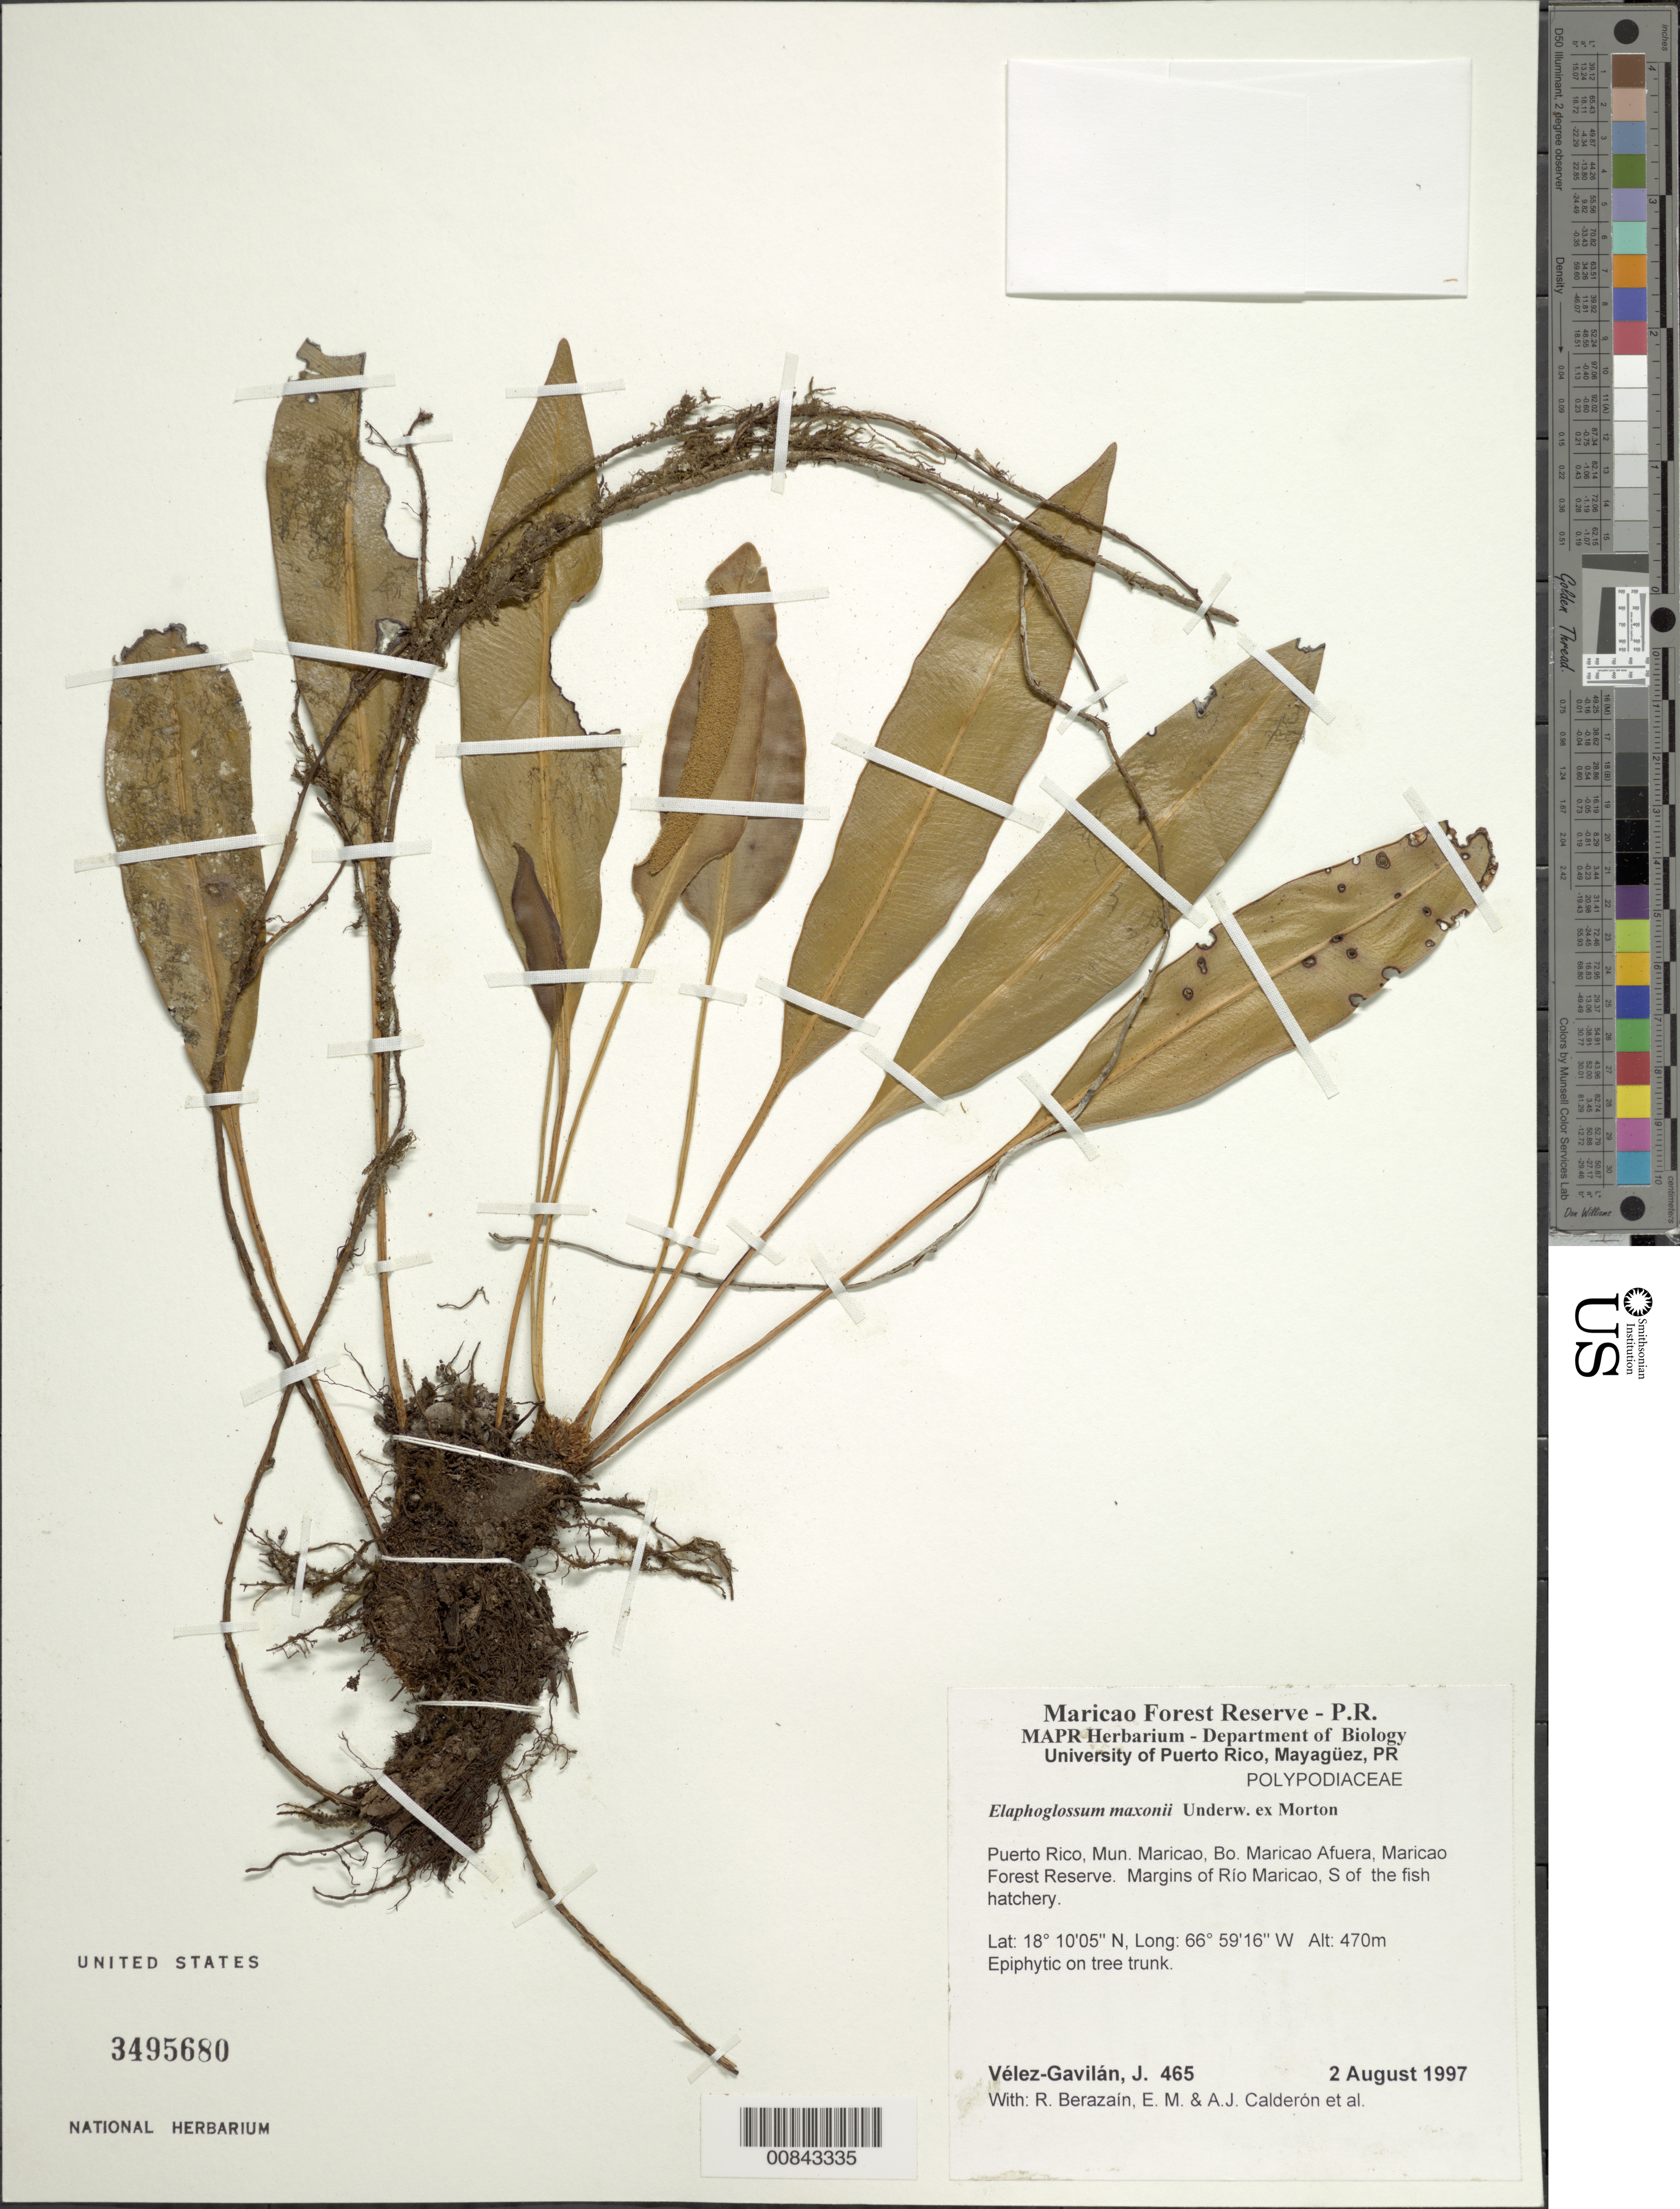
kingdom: Plantae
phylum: Tracheophyta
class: Polypodiopsida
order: Polypodiales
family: Dryopteridaceae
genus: Elaphoglossum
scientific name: Elaphoglossum maxonii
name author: Underw. ex C.V. Morton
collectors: J. Vélez-Gavilán, R. Berazaín, E. Calderon & A. Calderon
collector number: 465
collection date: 1997-08-02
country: Puerto Rico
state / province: Maricao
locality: Puerto Rico, Mun. Maricao, Bo. Maricao Afuera, Maricao Forest Reserve. Margins of Rio Maricao, S of the fish hatchery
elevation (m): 470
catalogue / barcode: US 3495680